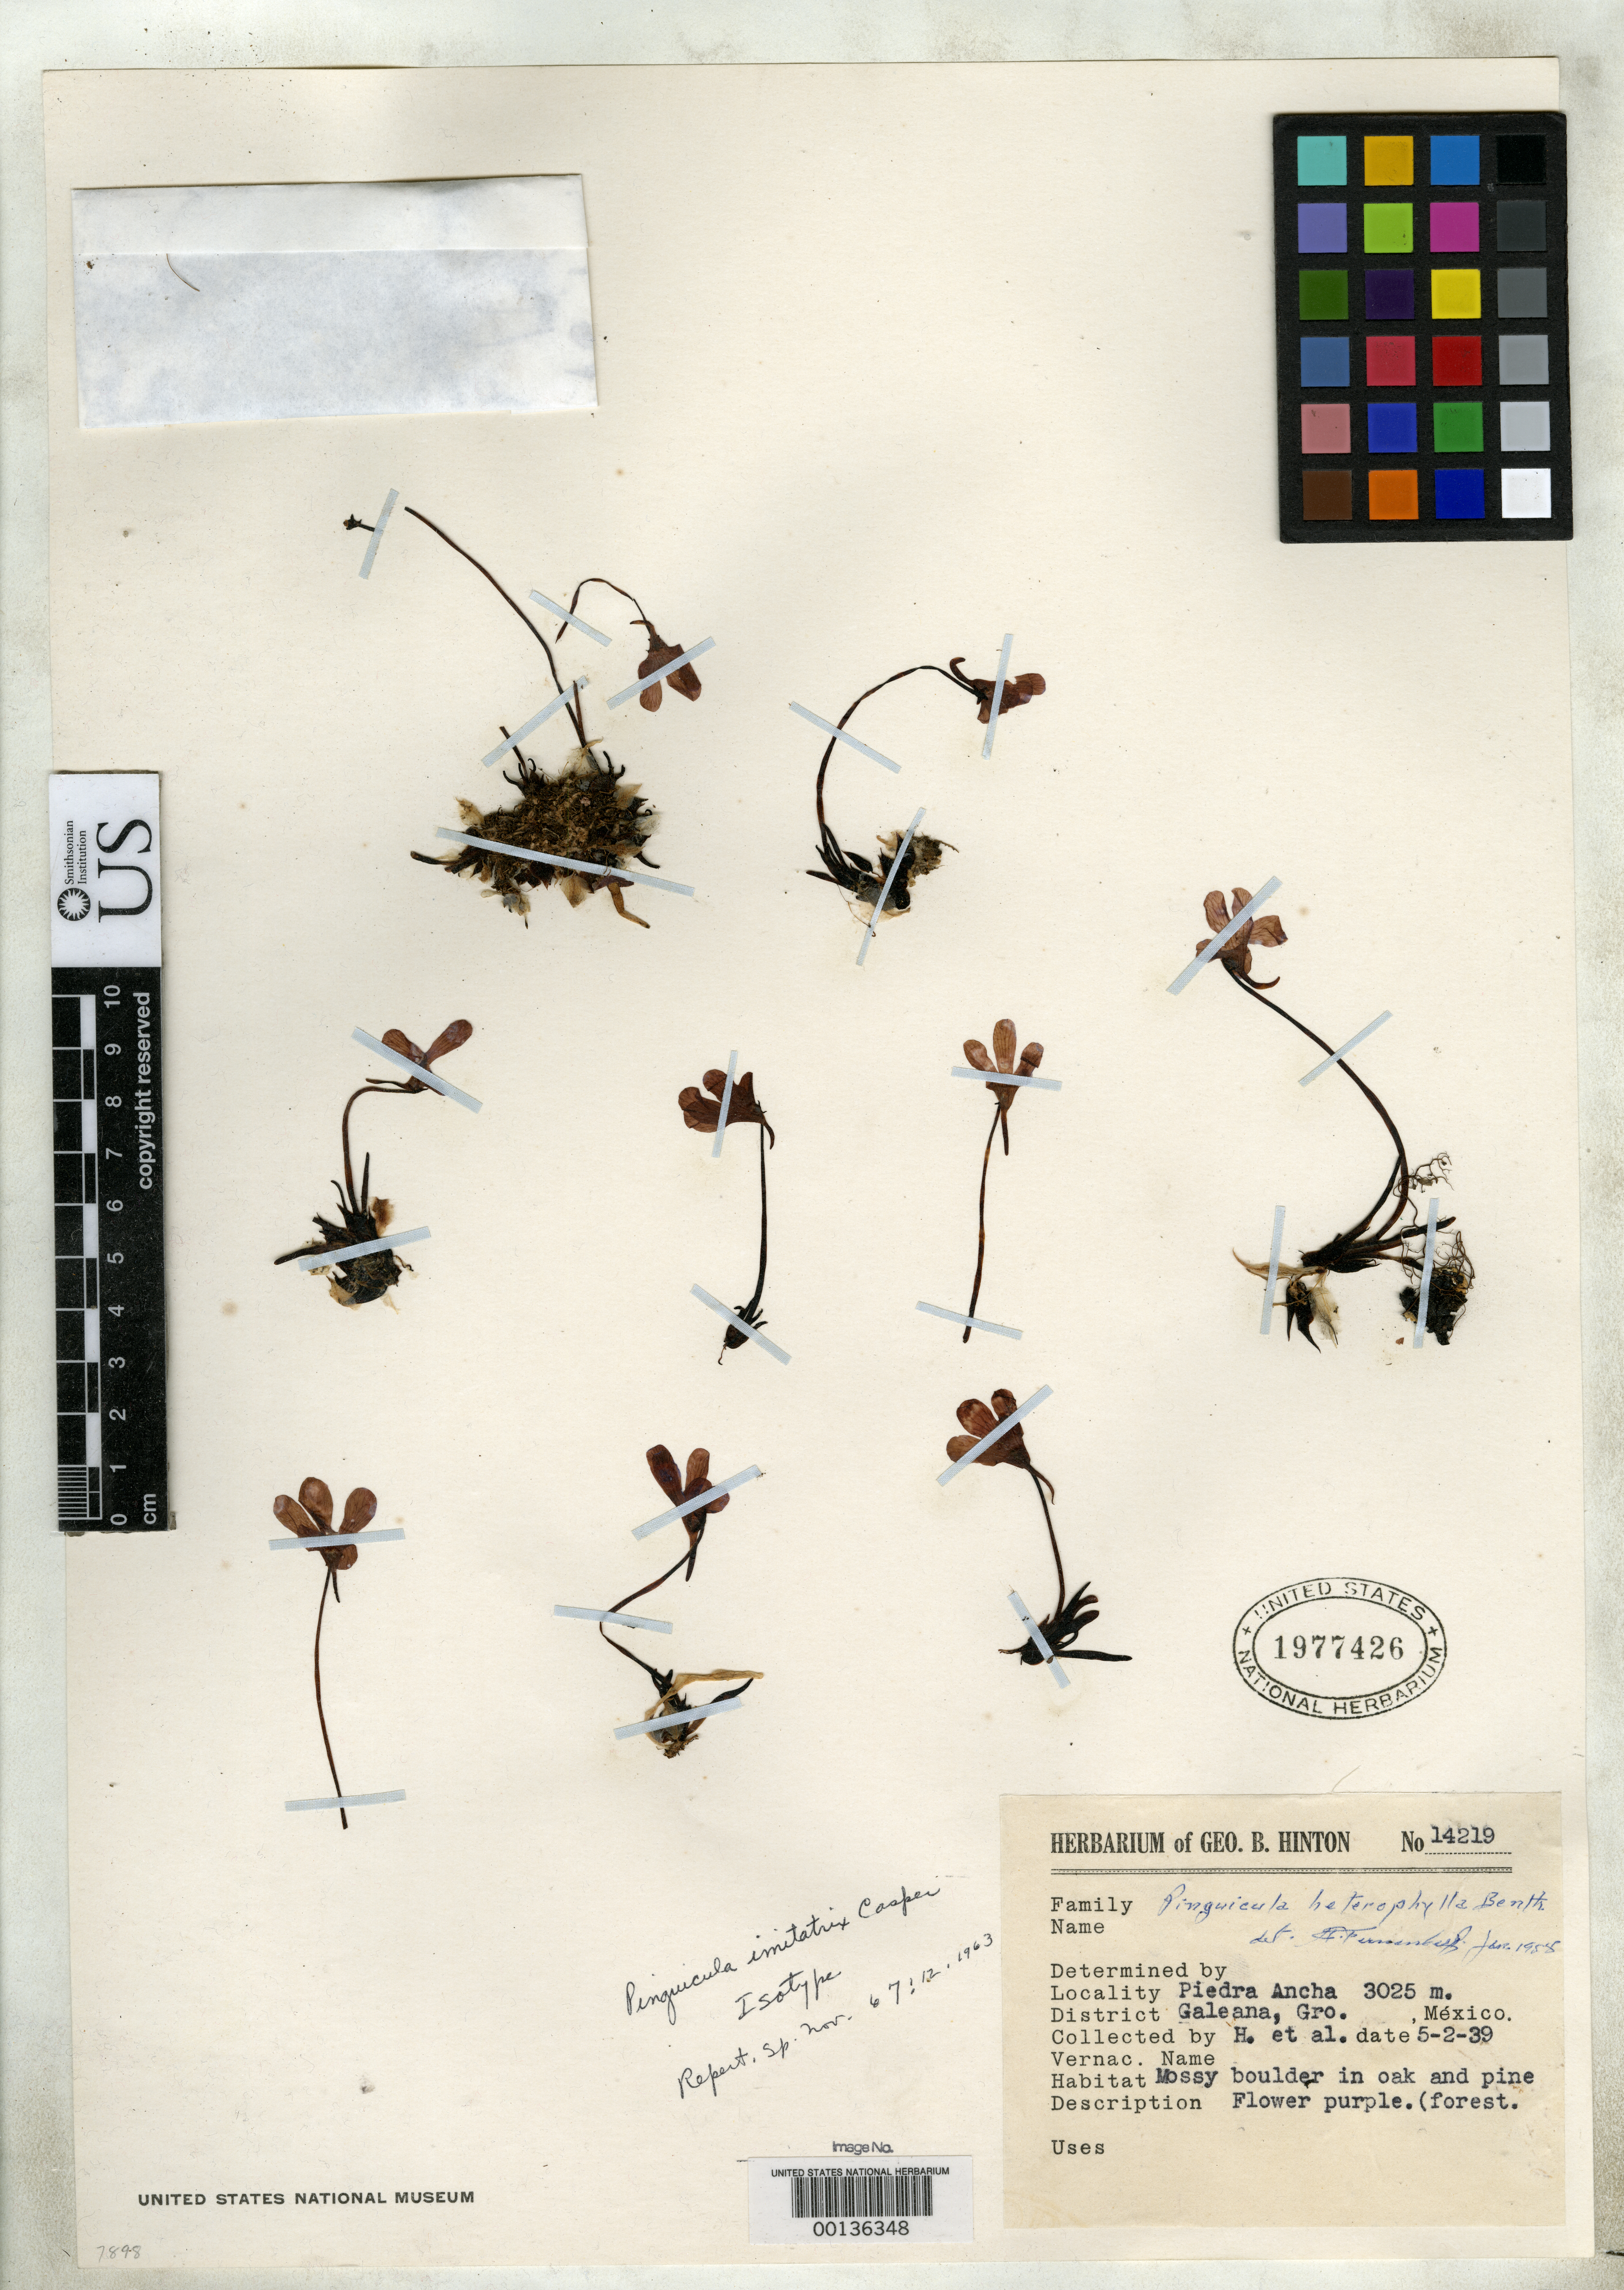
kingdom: Plantae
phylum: Tracheophyta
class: Magnoliopsida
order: Lamiales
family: Lentibulariaceae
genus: Pinguicula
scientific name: Pinguicula imitatrix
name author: Casper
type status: Isotype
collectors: G. B. Hinton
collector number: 14219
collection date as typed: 05 Feb 1939 or 02 May 1939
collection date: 1939-02-05 or 1939-05-02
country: Mexico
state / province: Guerrero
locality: Galeana.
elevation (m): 3025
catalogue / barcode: US 1977426